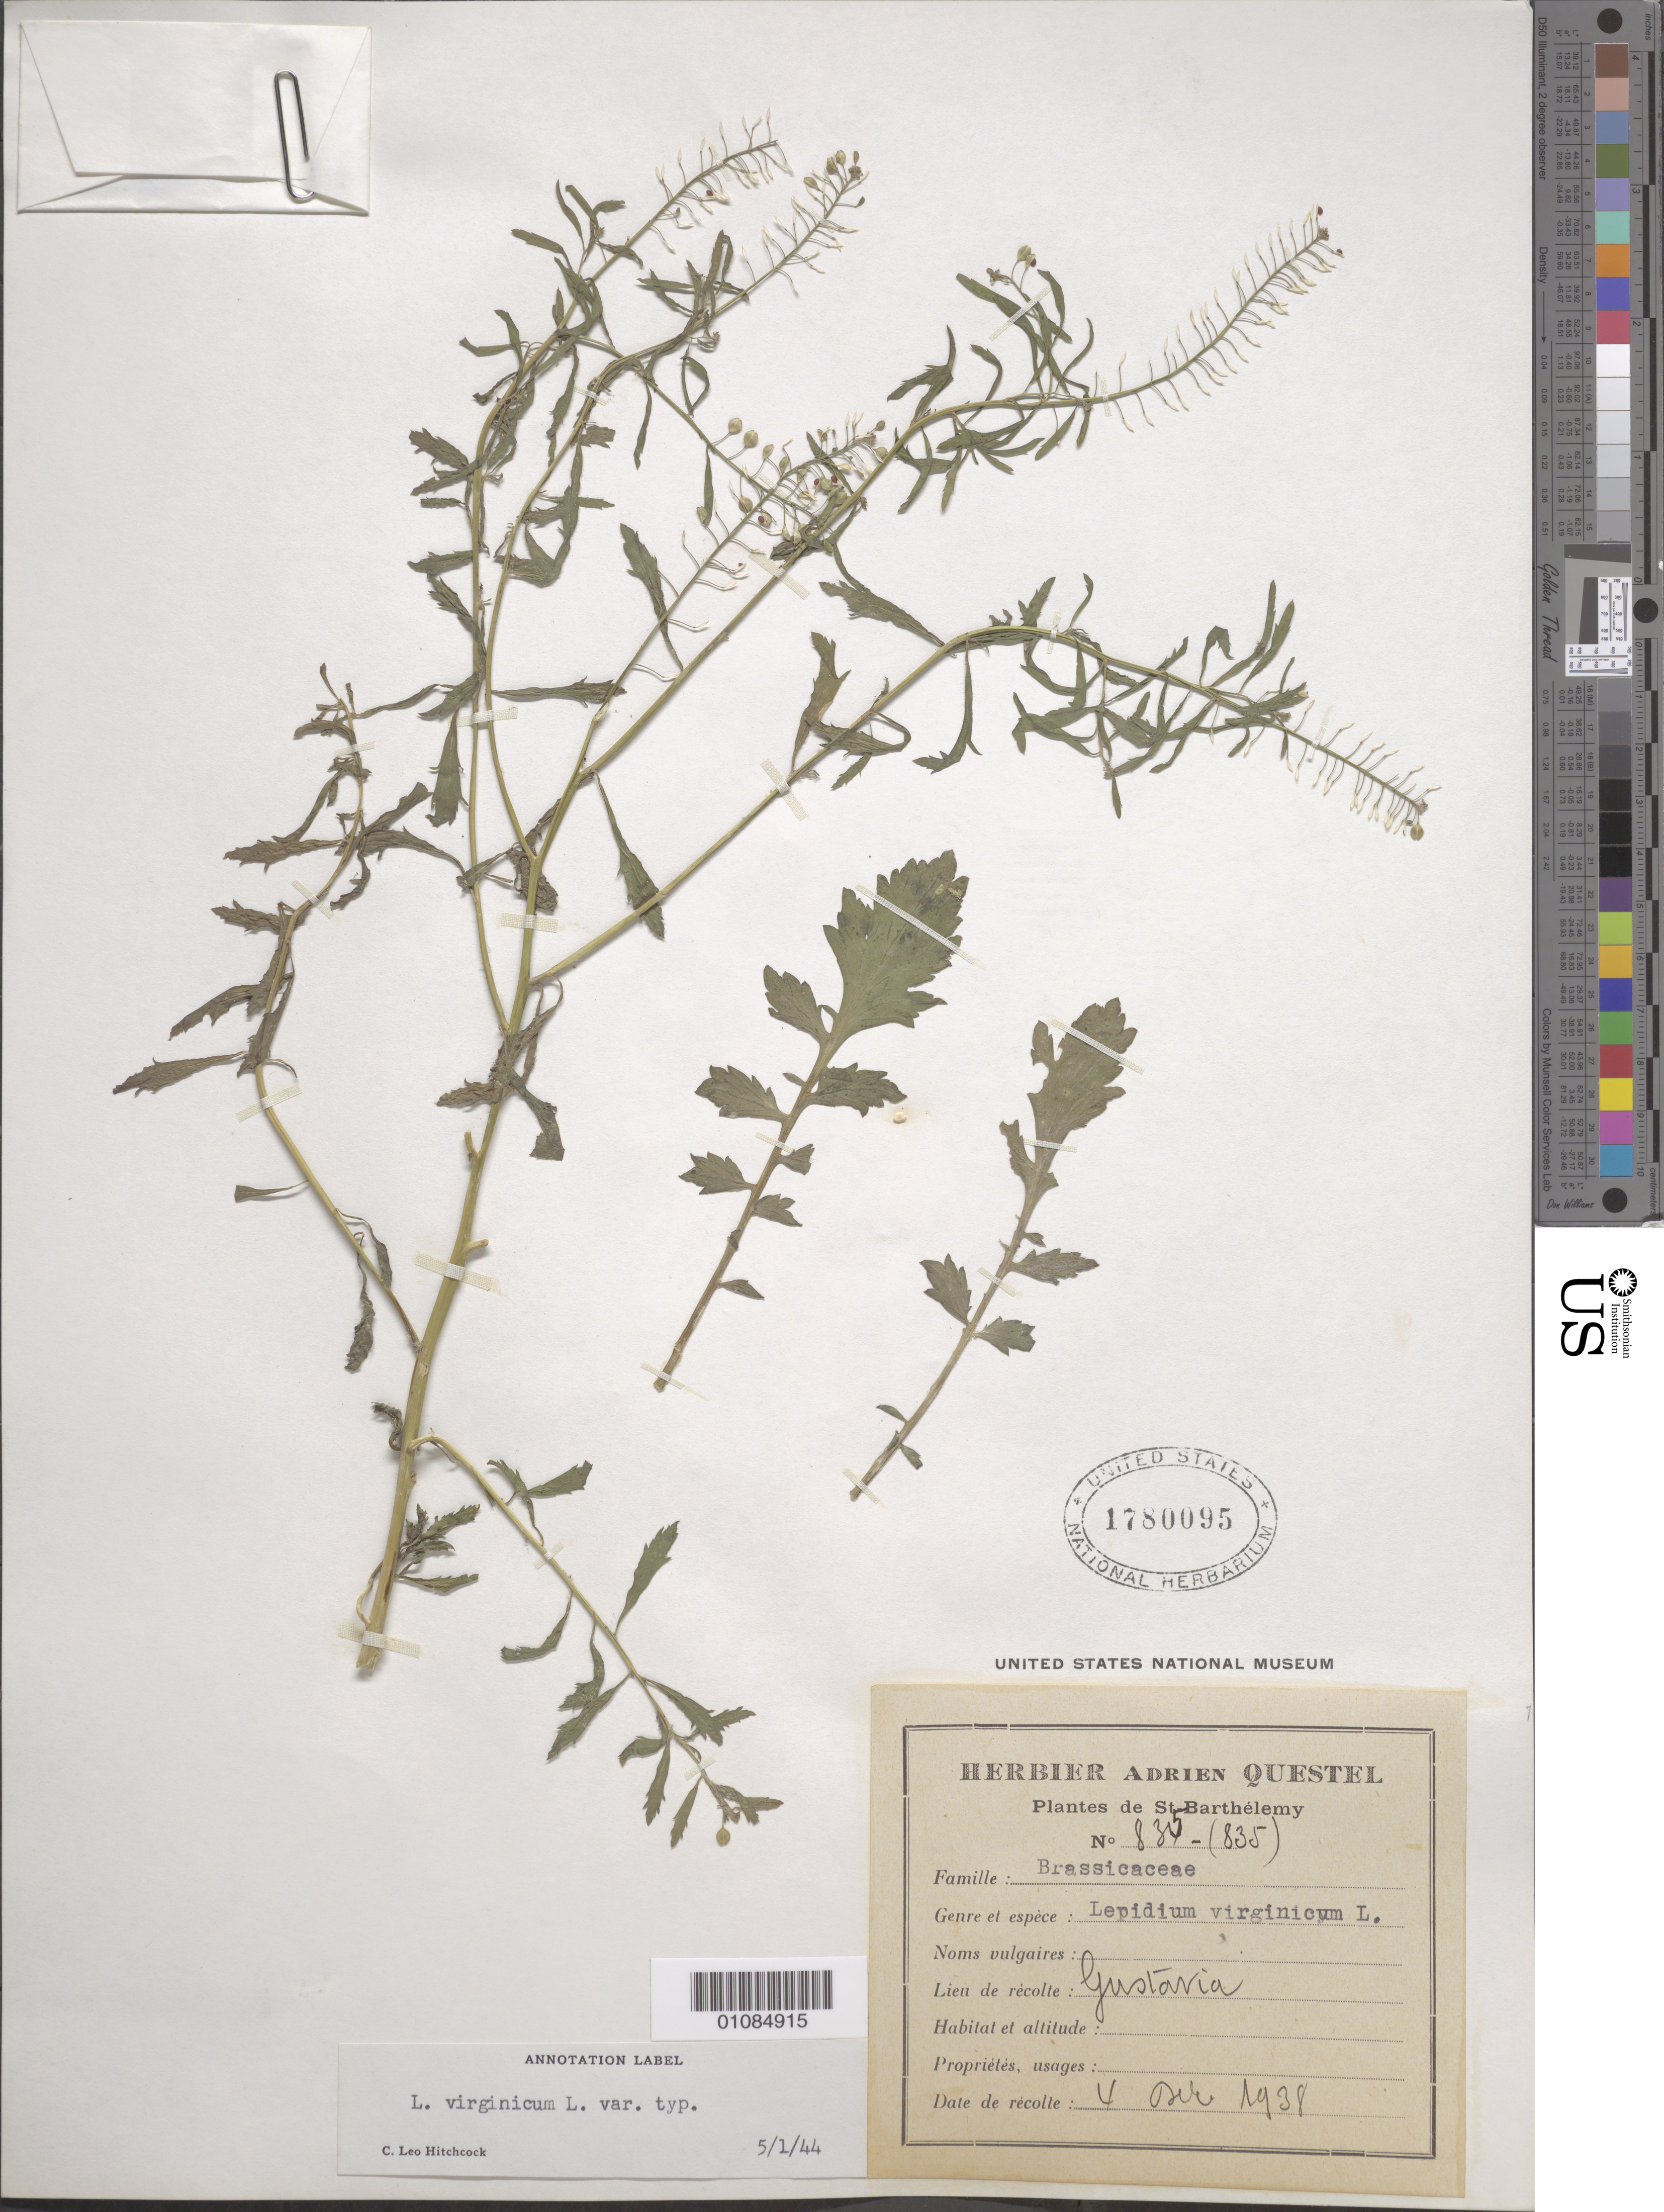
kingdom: Plantae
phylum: Tracheophyta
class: Magnoliopsida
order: Brassicales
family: Brassicaceae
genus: Lepidium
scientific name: Lepidium virginicum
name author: L.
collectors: A. Questel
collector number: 835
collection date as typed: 04 Dec 1938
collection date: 1938-12-04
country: Saint Barthélemy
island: St. Barthélemy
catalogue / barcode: US 1780095